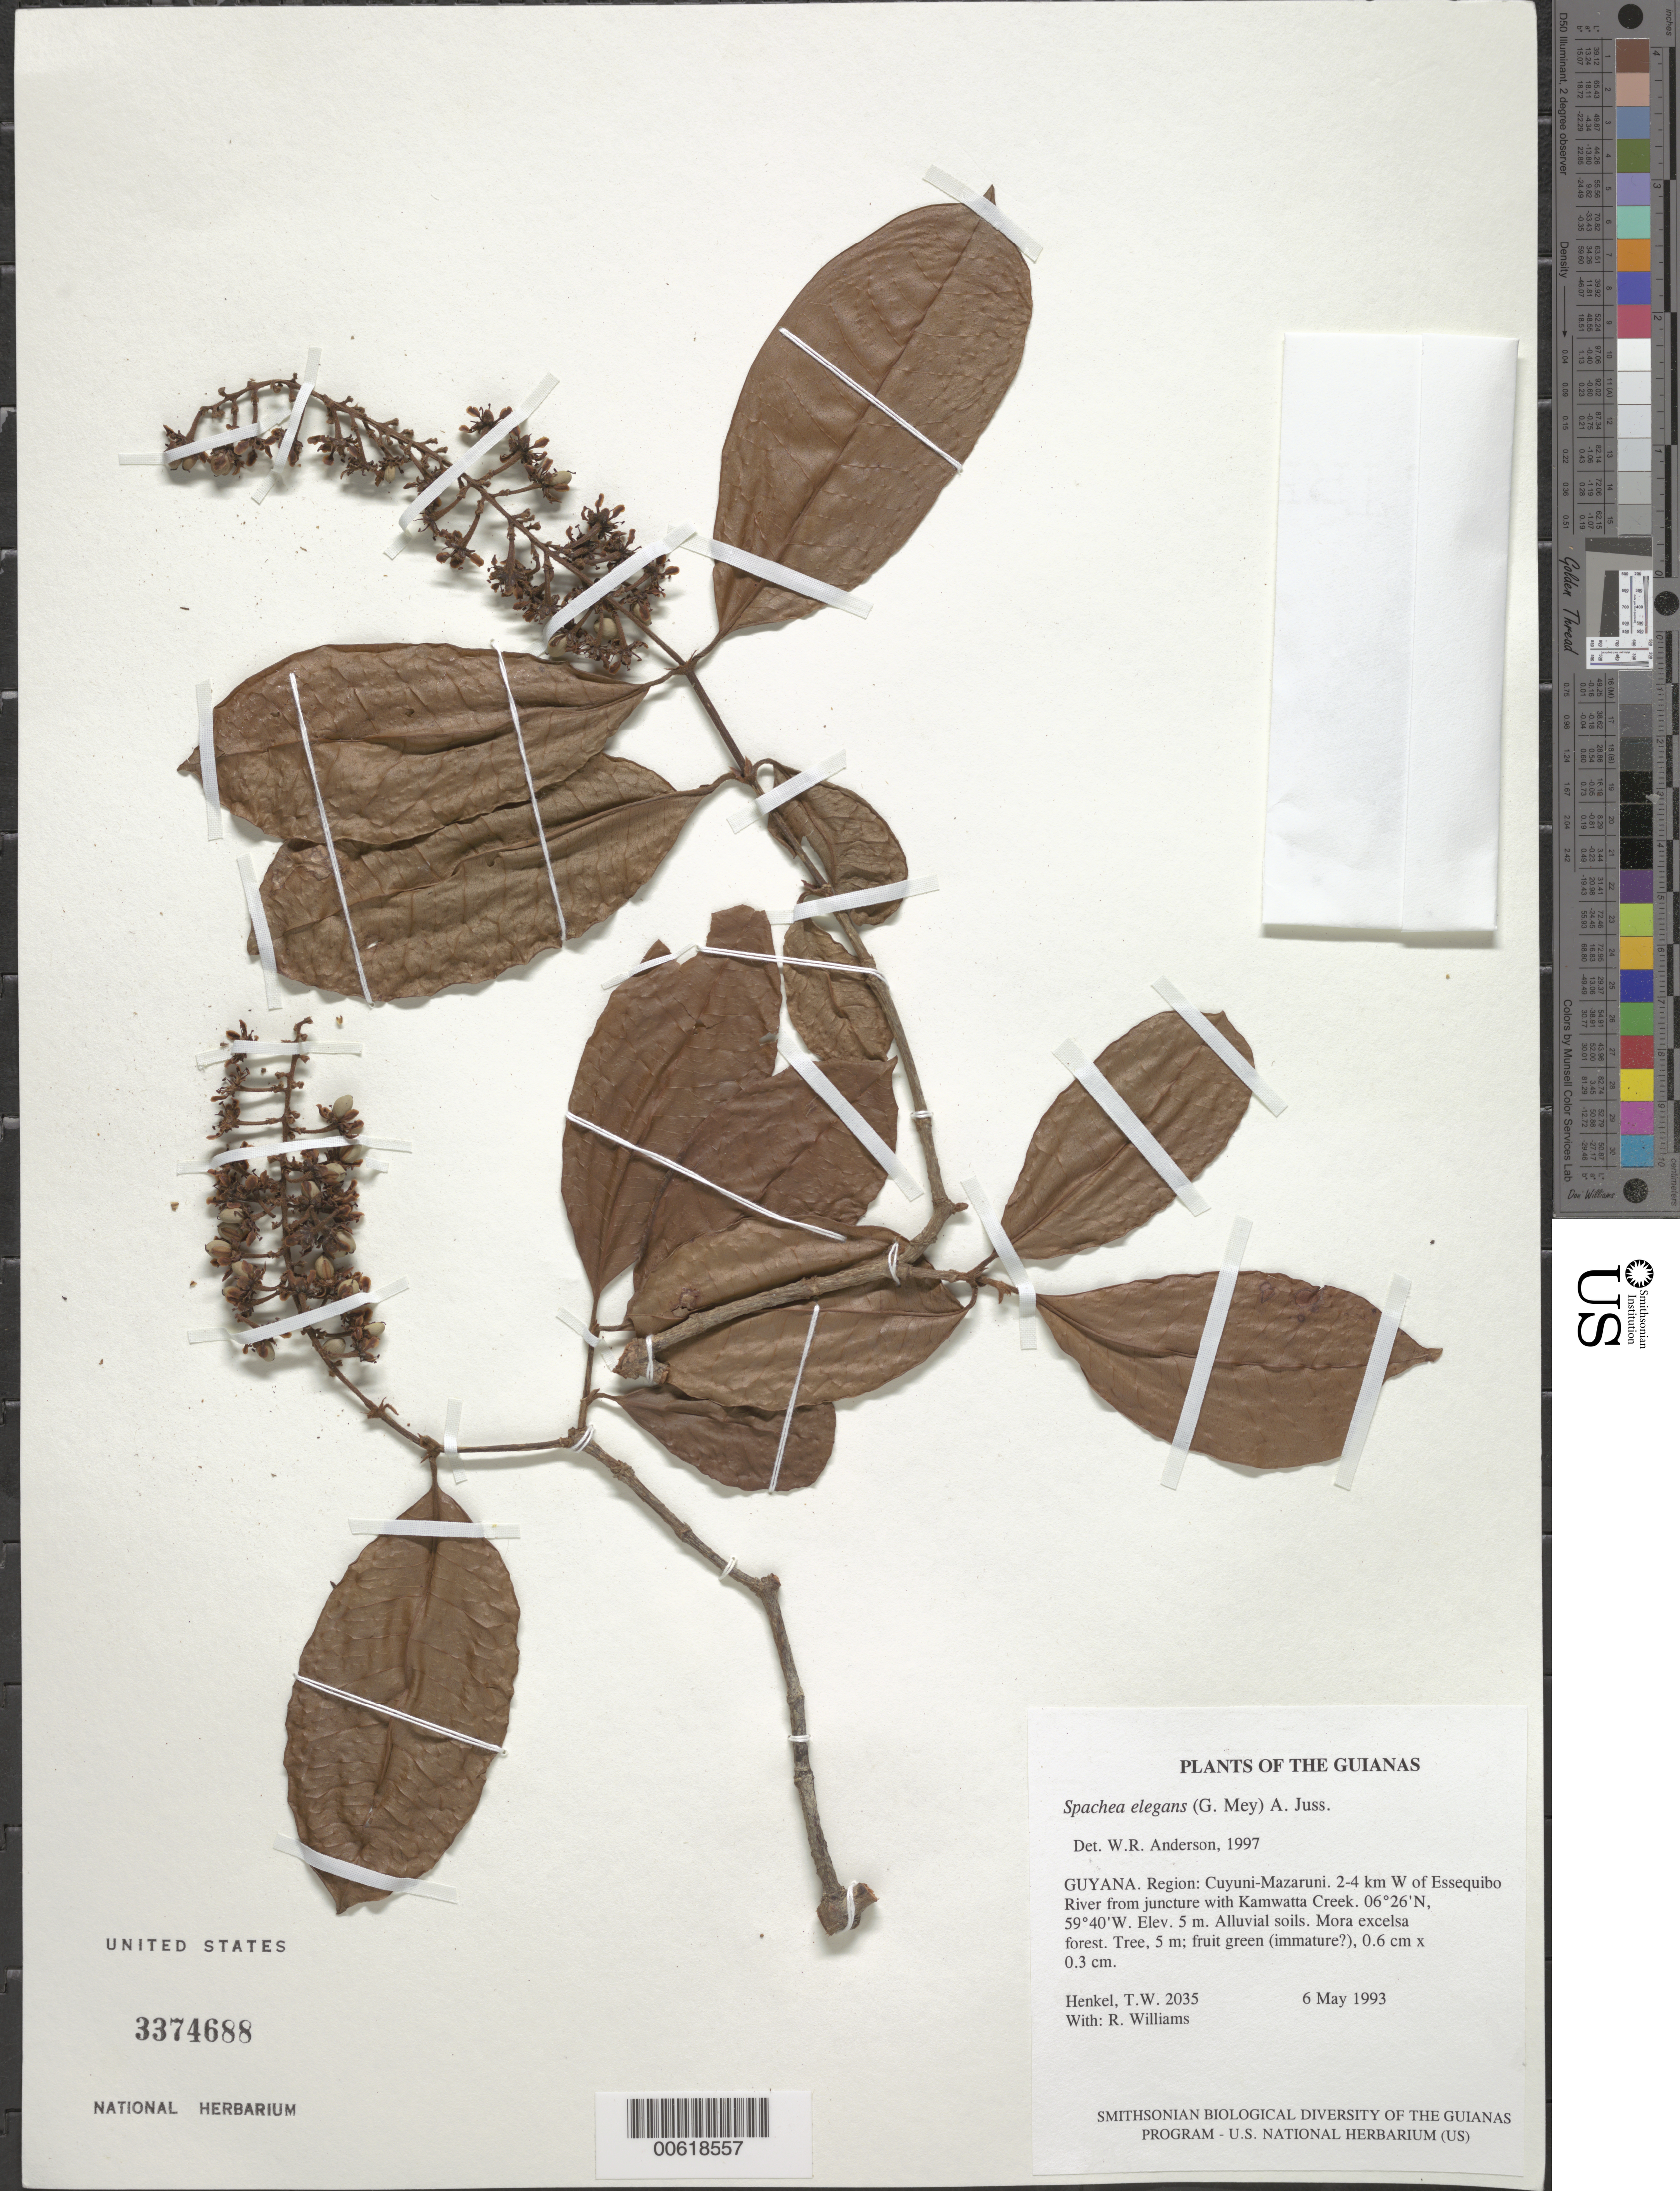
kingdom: Plantae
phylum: Tracheophyta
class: Magnoliopsida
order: Malpighiales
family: Malpighiaceae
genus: Spachea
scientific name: Spachea elegans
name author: A. Juss.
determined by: Anderson, W. R., (MICH), University of Michigan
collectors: T. Henkel & R. Williams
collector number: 2035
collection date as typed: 6 May 1993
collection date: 1993-05-06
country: Guyana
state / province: Cuyuni-Mazaruni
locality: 2-4 km W of Essequibo River from juncture with Kamwatta Creek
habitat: Alluvial soils. Mora excelsa forest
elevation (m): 5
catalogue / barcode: US 3374688